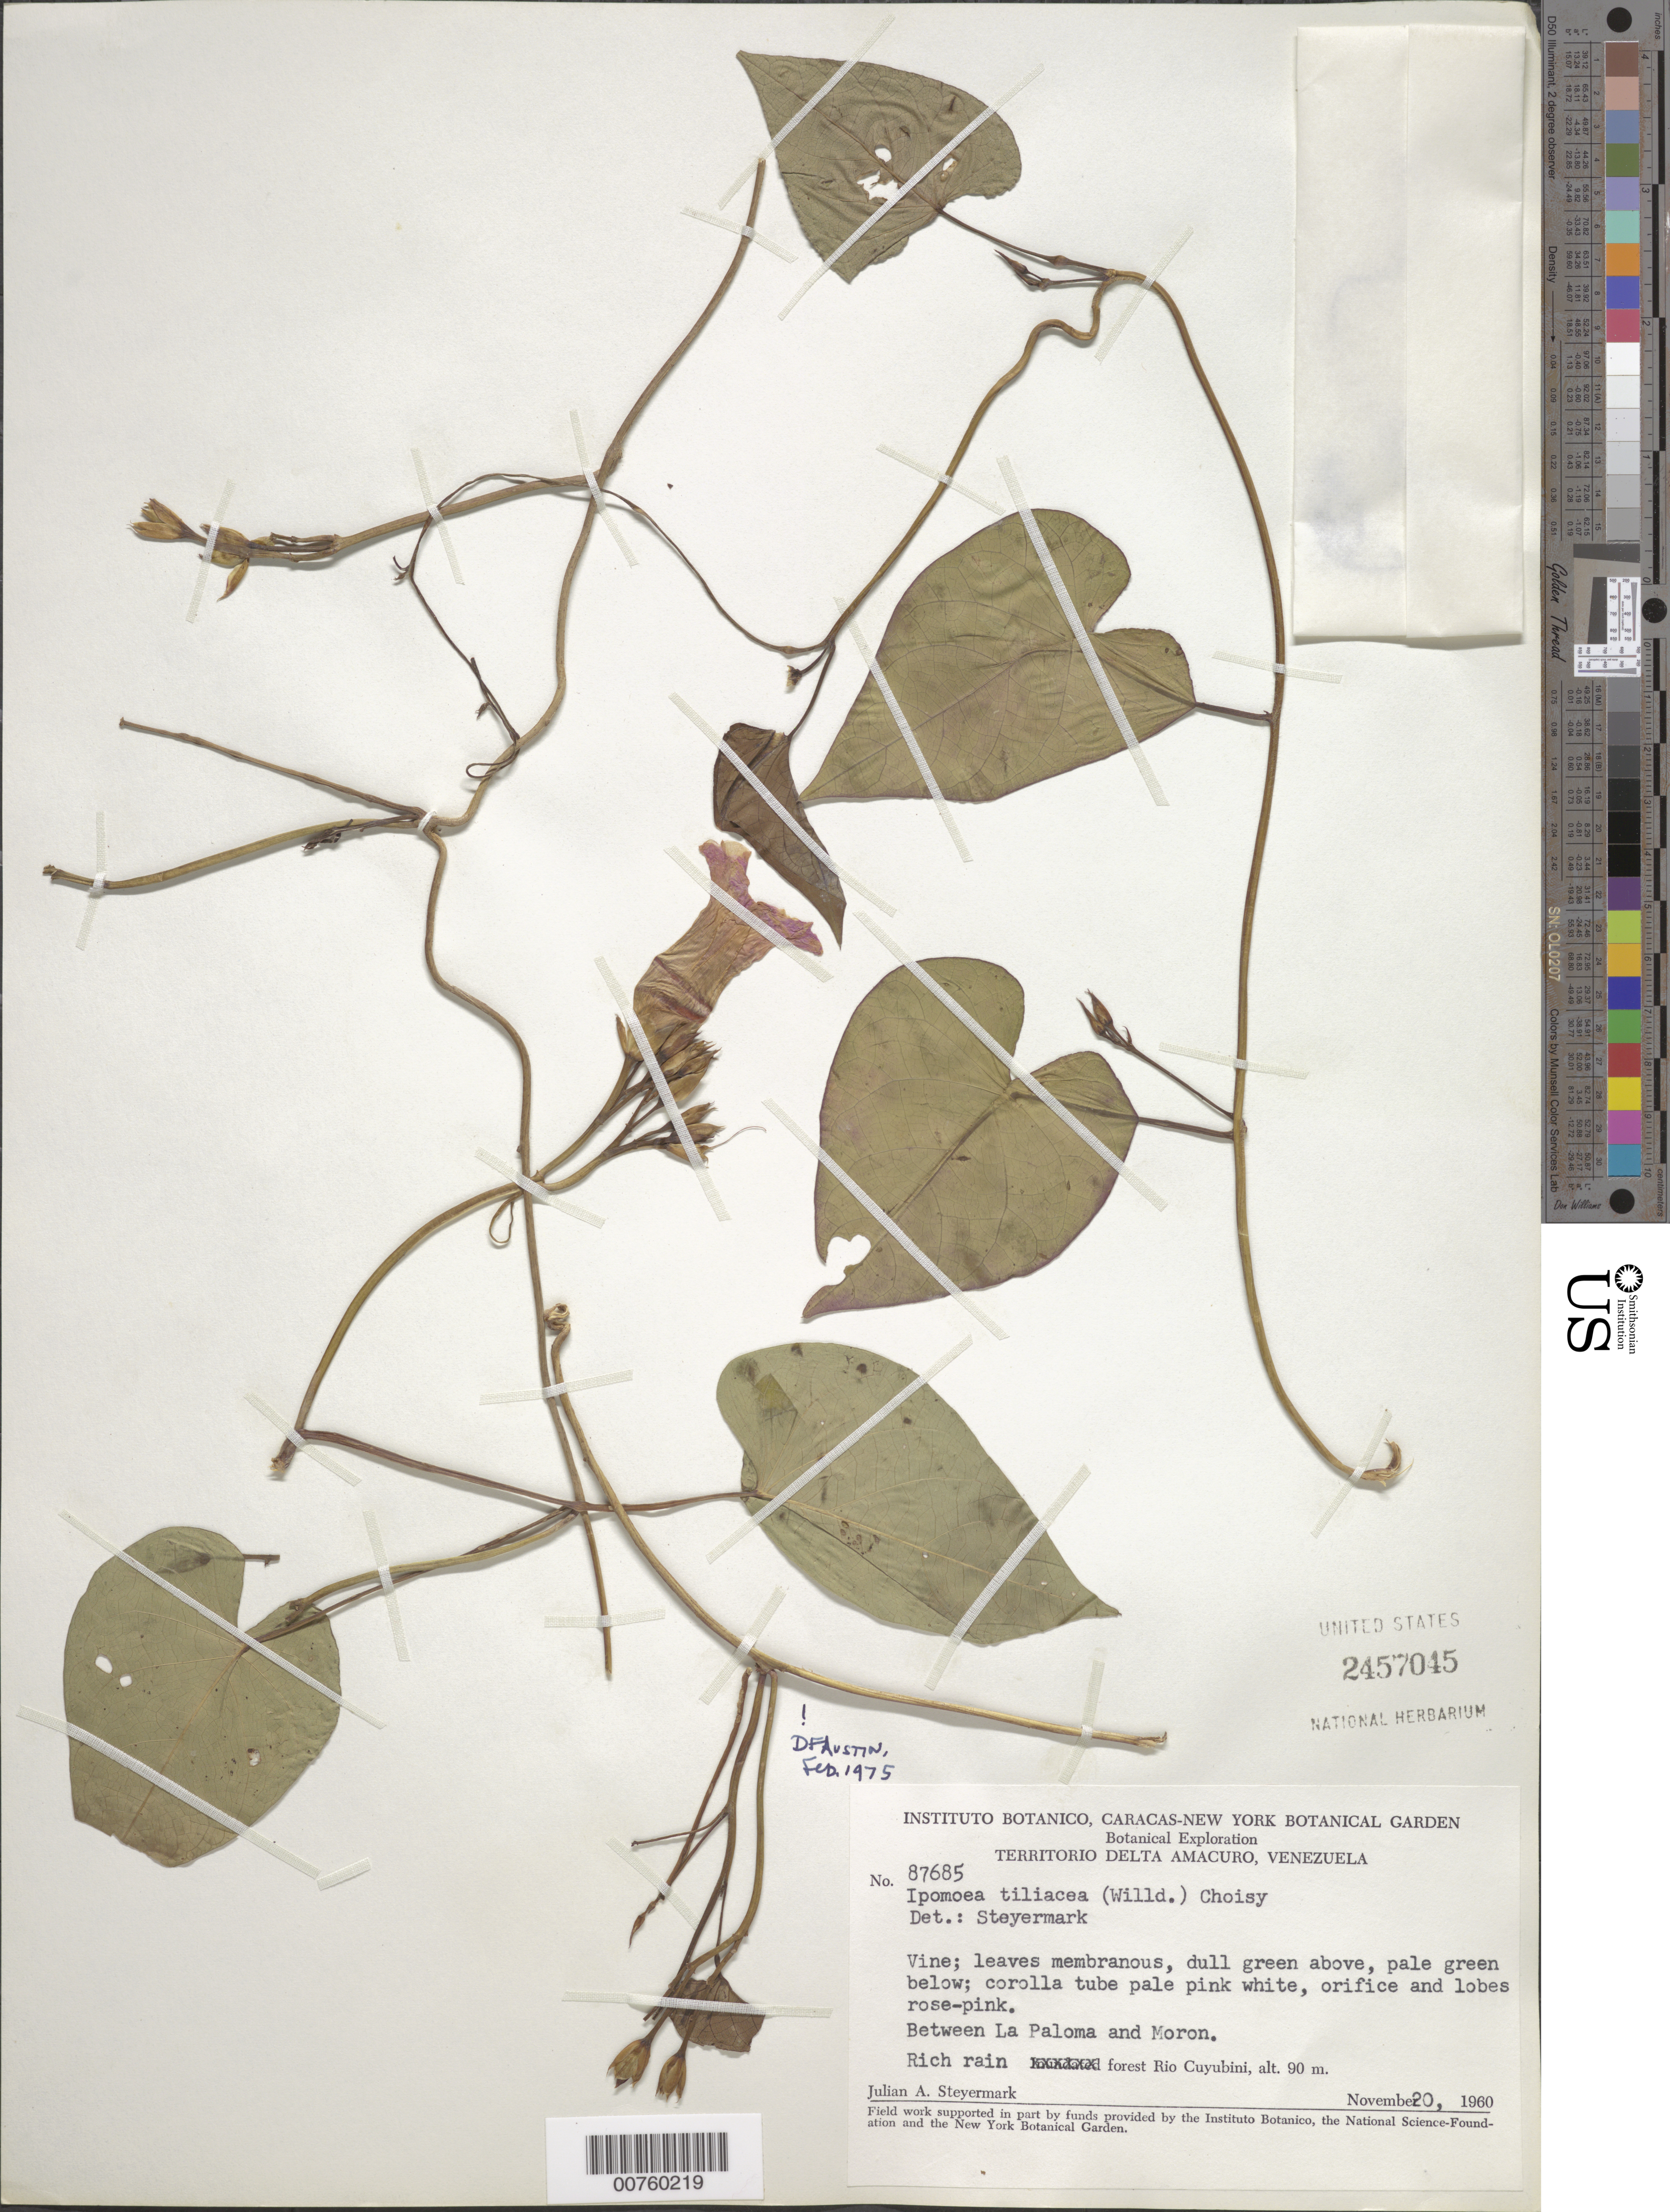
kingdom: Plantae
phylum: Tracheophyta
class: Magnoliopsida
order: Solanales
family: Convolvulaceae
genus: Ipomoea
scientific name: Ipomoea tiliacea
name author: (Willd.) Choisy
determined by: Austin, D. F.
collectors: J. Steyermark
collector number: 87685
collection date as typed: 20-Nov-60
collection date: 1960-11-20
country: Venezuela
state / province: Delta Amacuro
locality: Río Cuyubini, between La Paloma and Moron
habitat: Rich rainforest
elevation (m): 90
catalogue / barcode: US 2457045